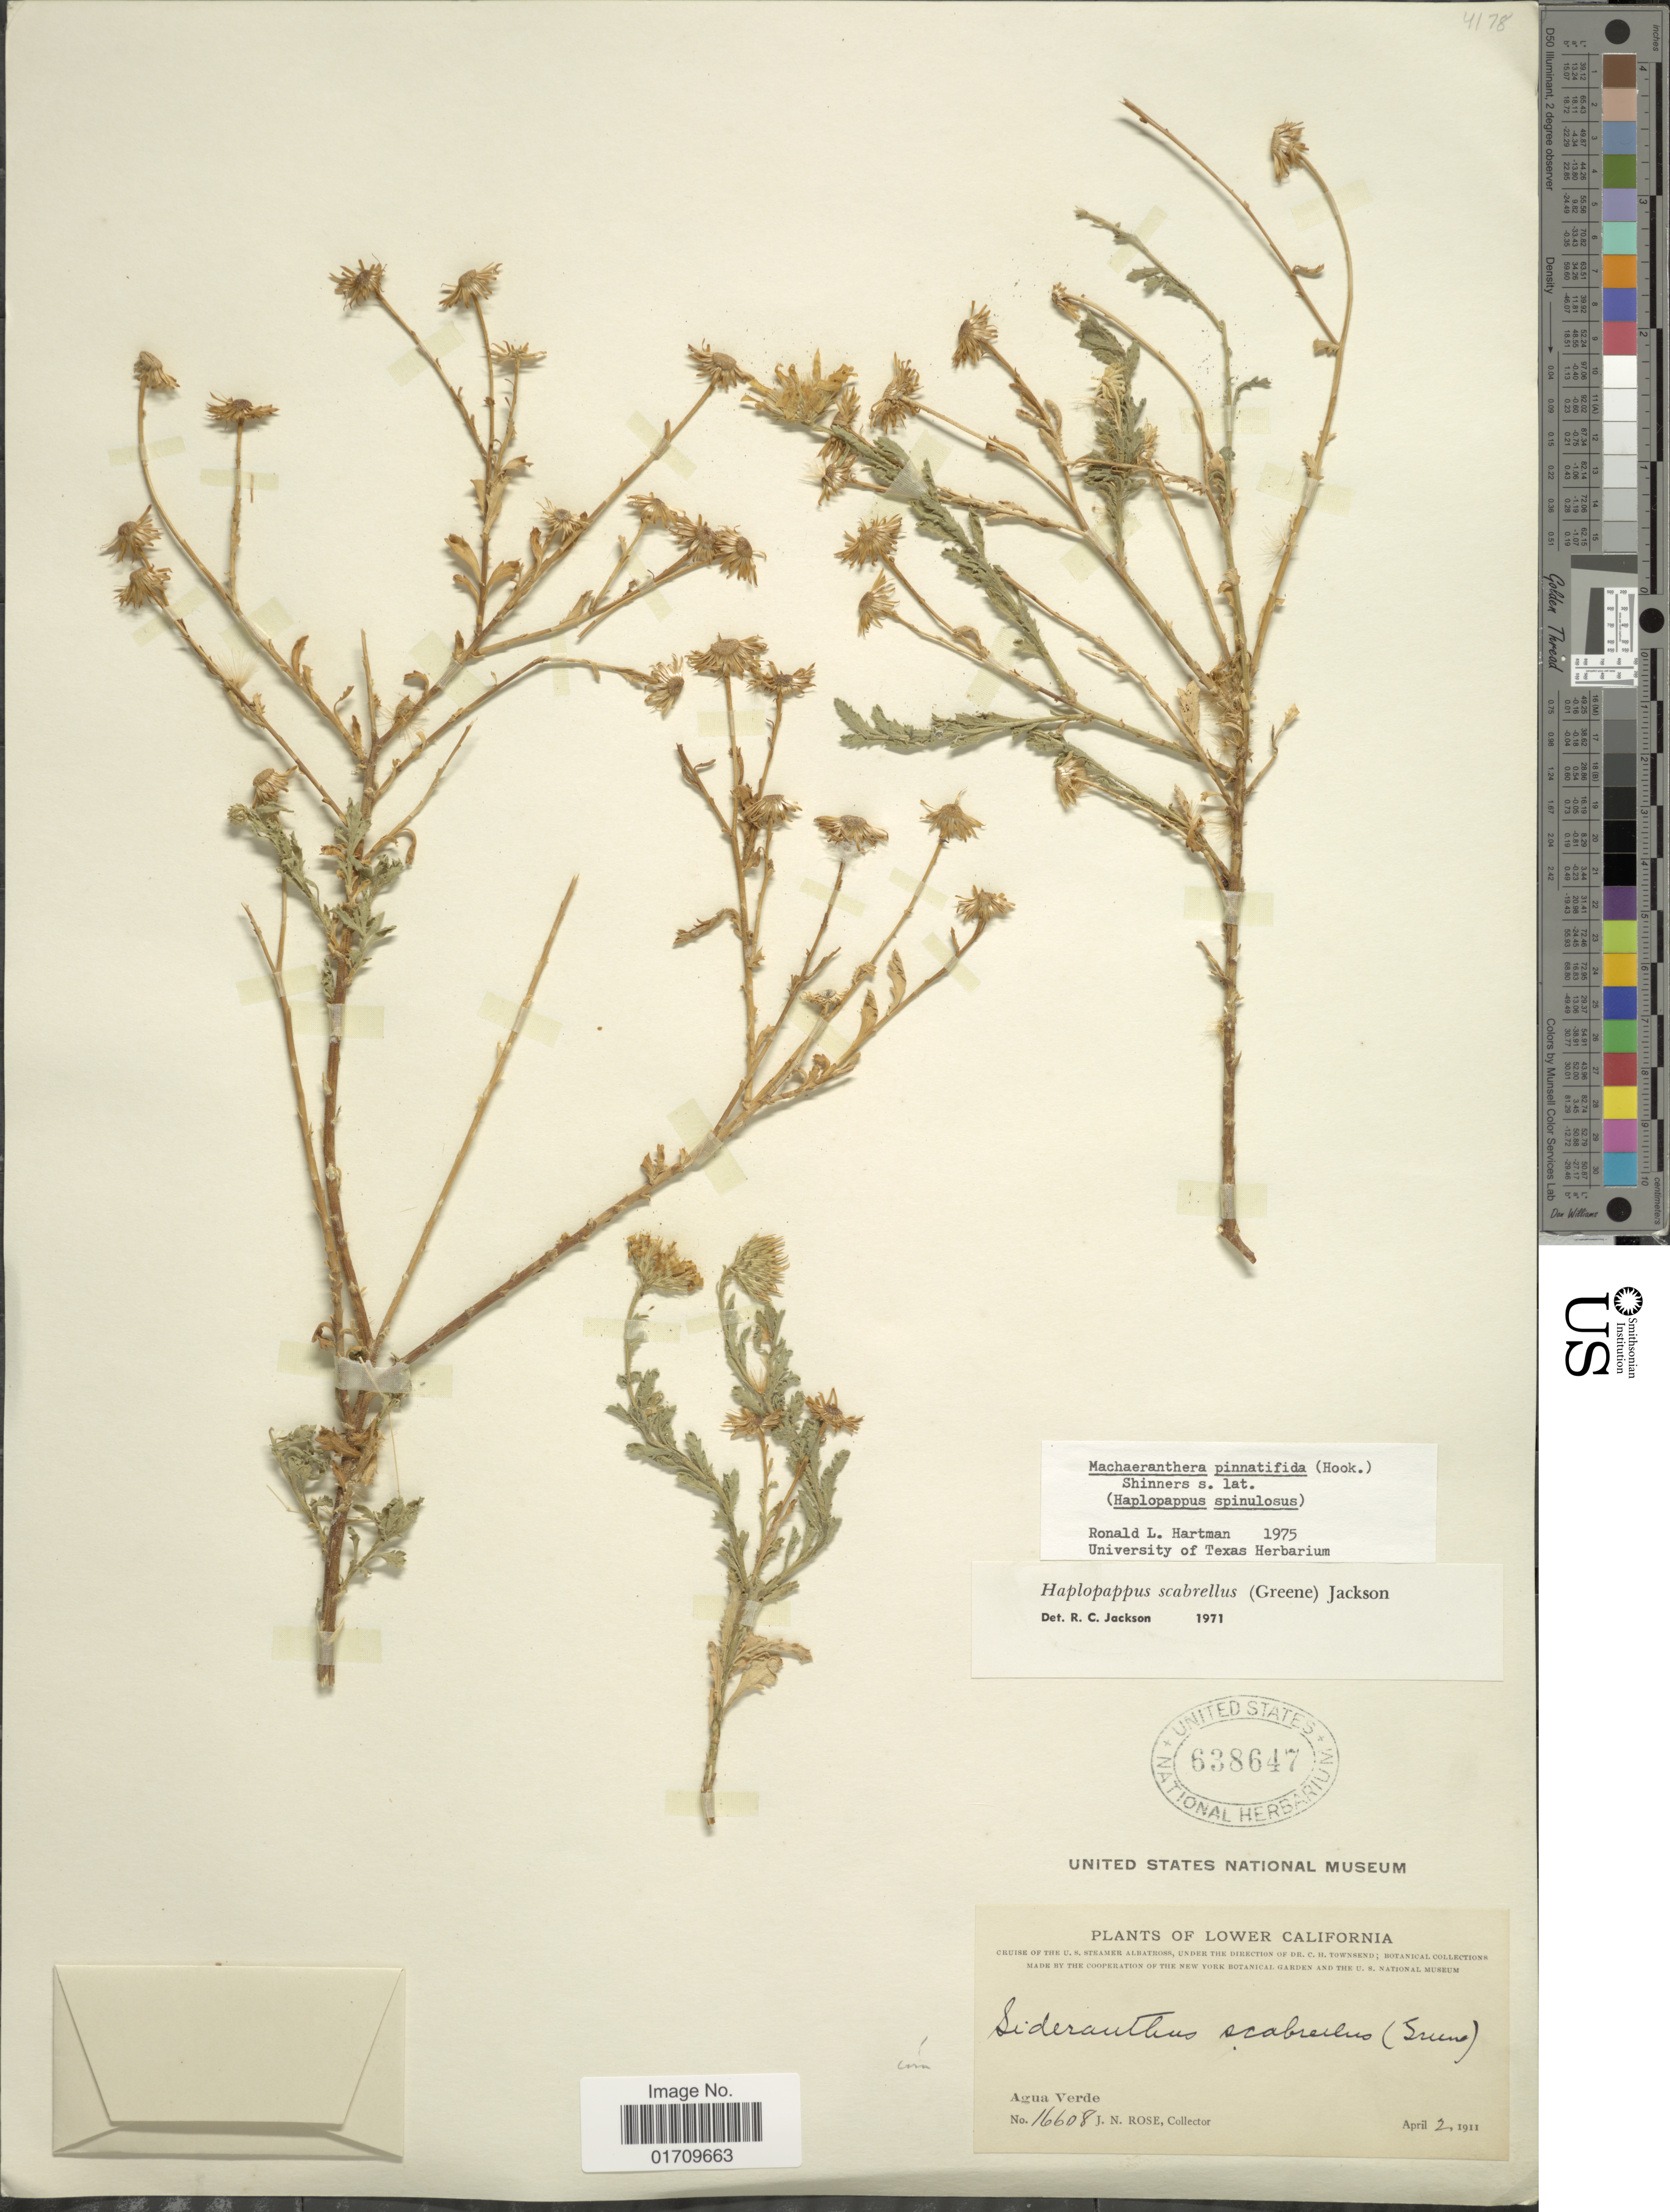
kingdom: Plantae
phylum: Tracheophyta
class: Magnoliopsida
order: Asterales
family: Asteraceae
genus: Machaeranthera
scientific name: Machaeranthera pinnatifida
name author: (Hook.) Shinners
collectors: J. N. Rose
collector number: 16608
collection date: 1911-04-02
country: Mexico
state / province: Baja California Sur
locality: Lower California, Agua Verde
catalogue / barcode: US 638647